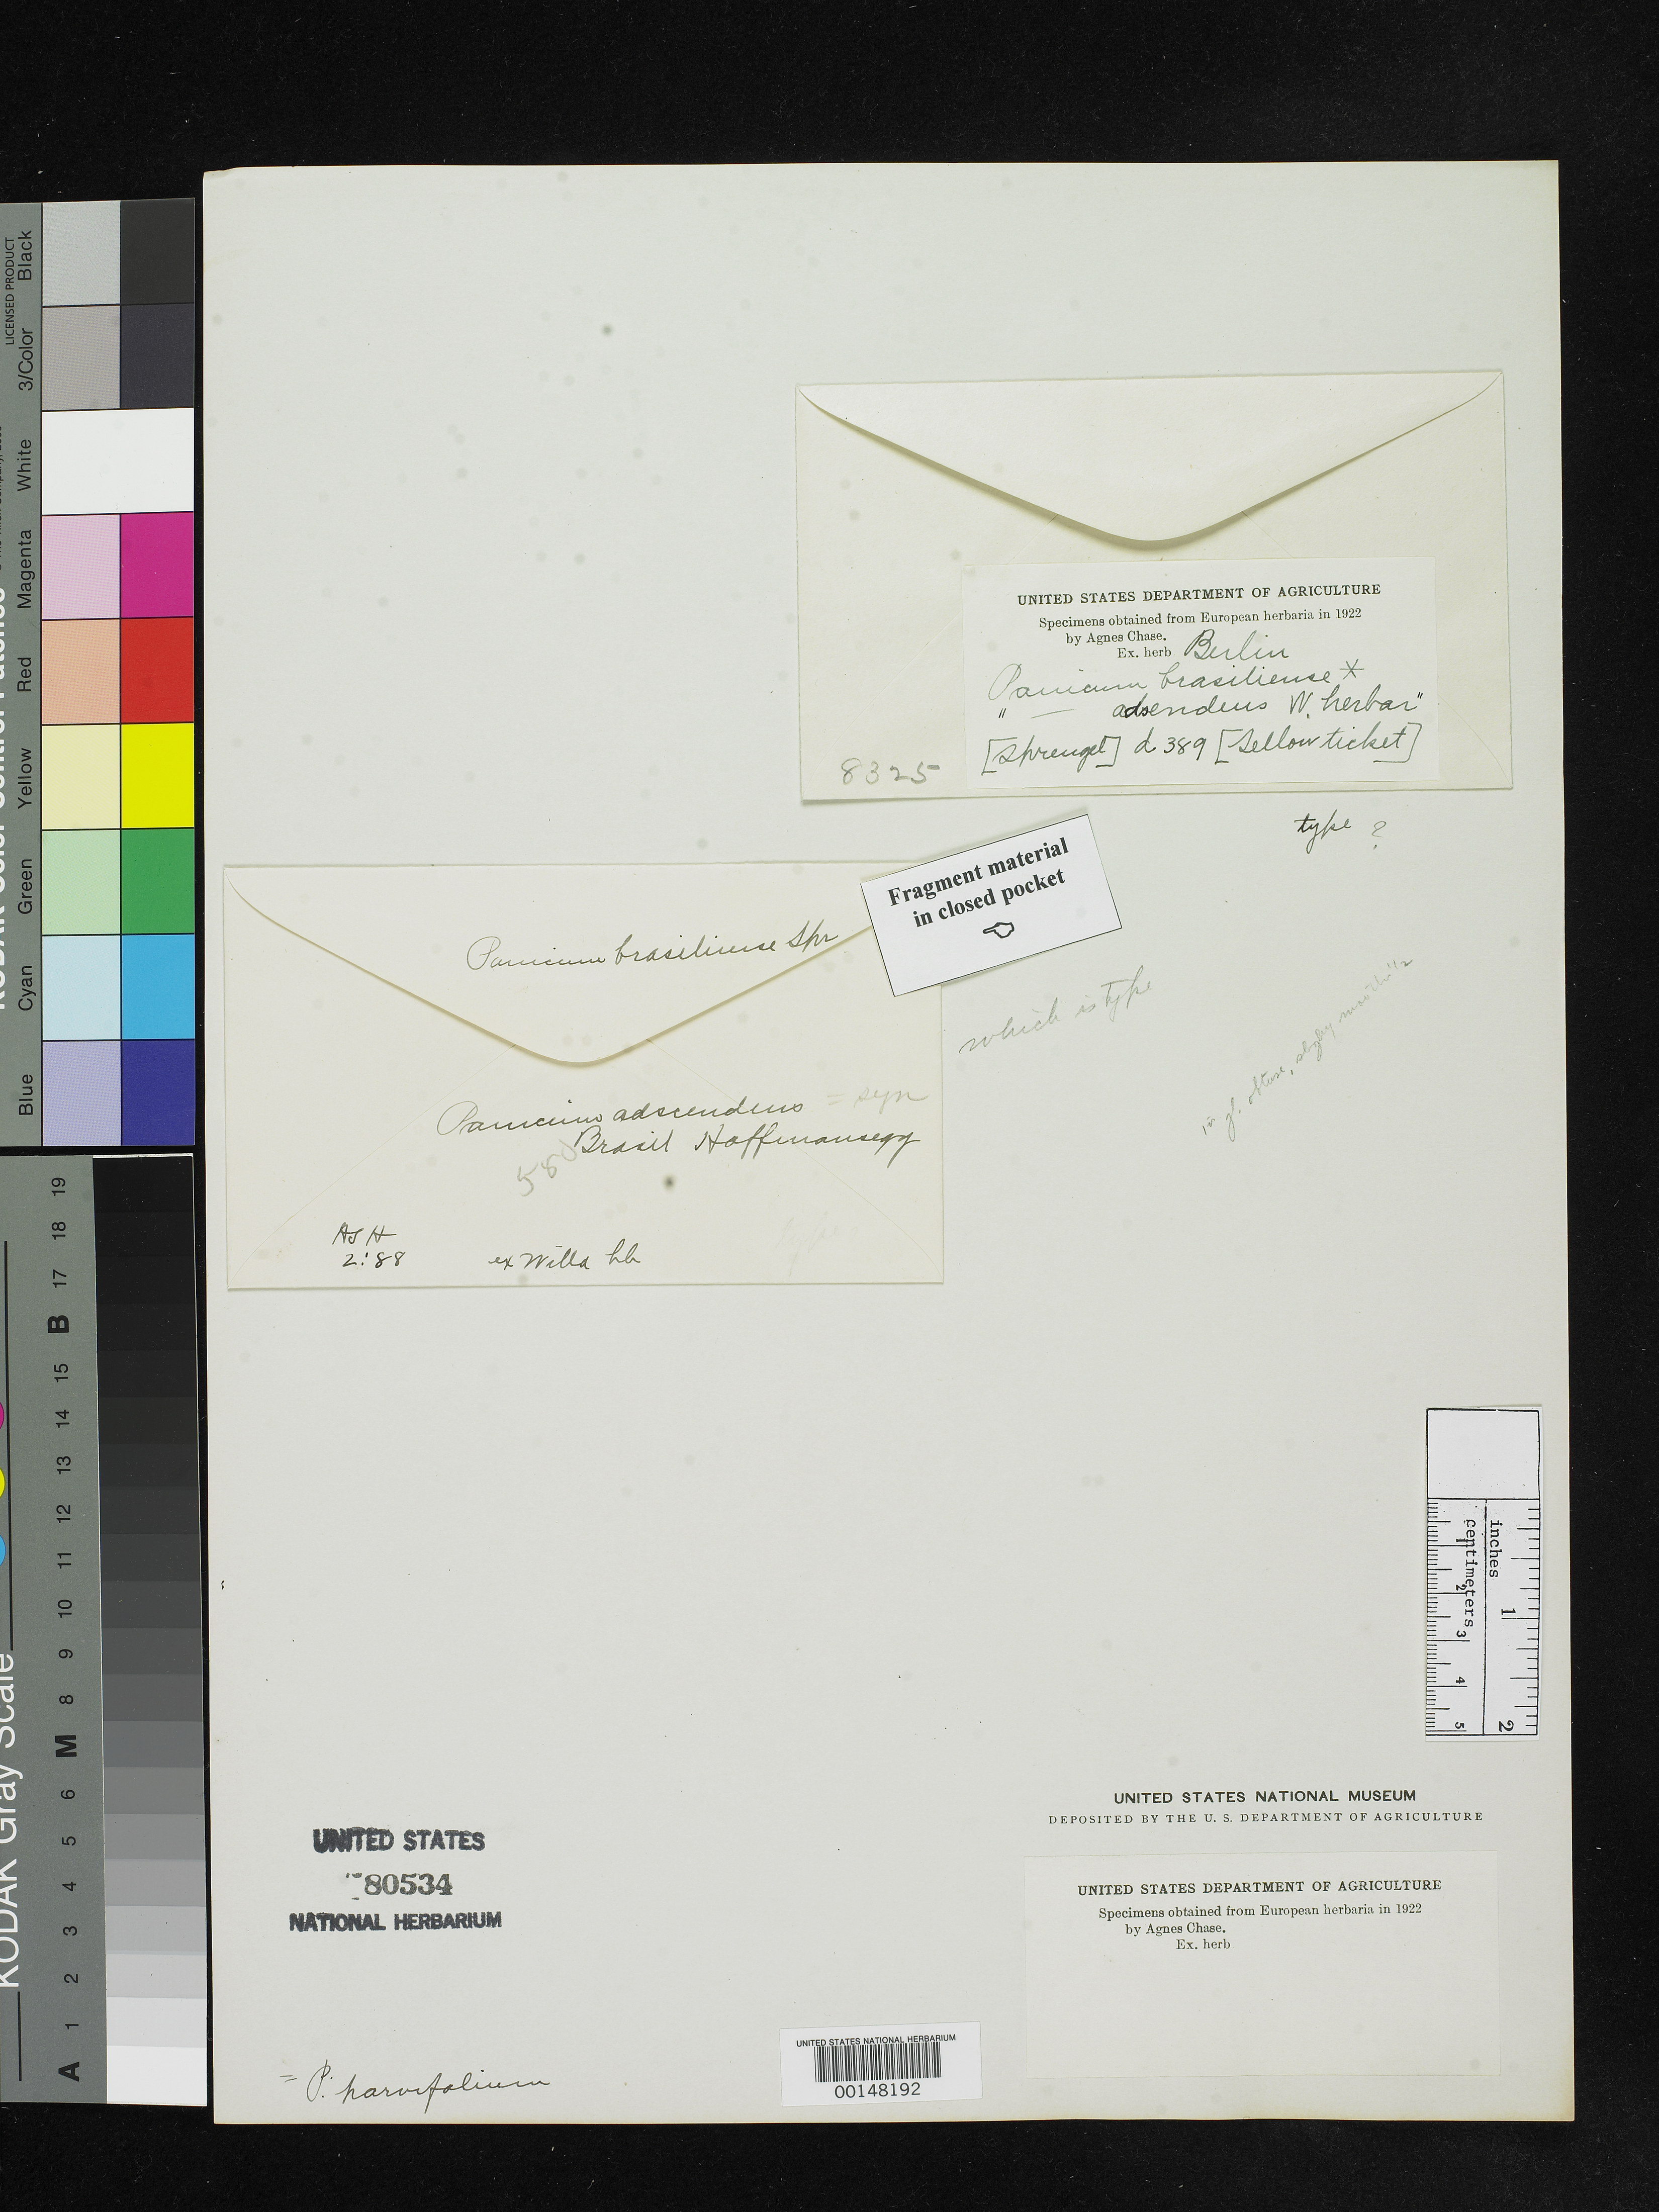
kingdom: Plantae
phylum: Tracheophyta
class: Liliopsida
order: Poales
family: Poaceae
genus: Panicum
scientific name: Panicum brasiliense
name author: Spreng.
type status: Type Fragment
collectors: J. C. v. Hoffmannsegg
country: Brazil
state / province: Minas Gerais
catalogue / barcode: US 80534